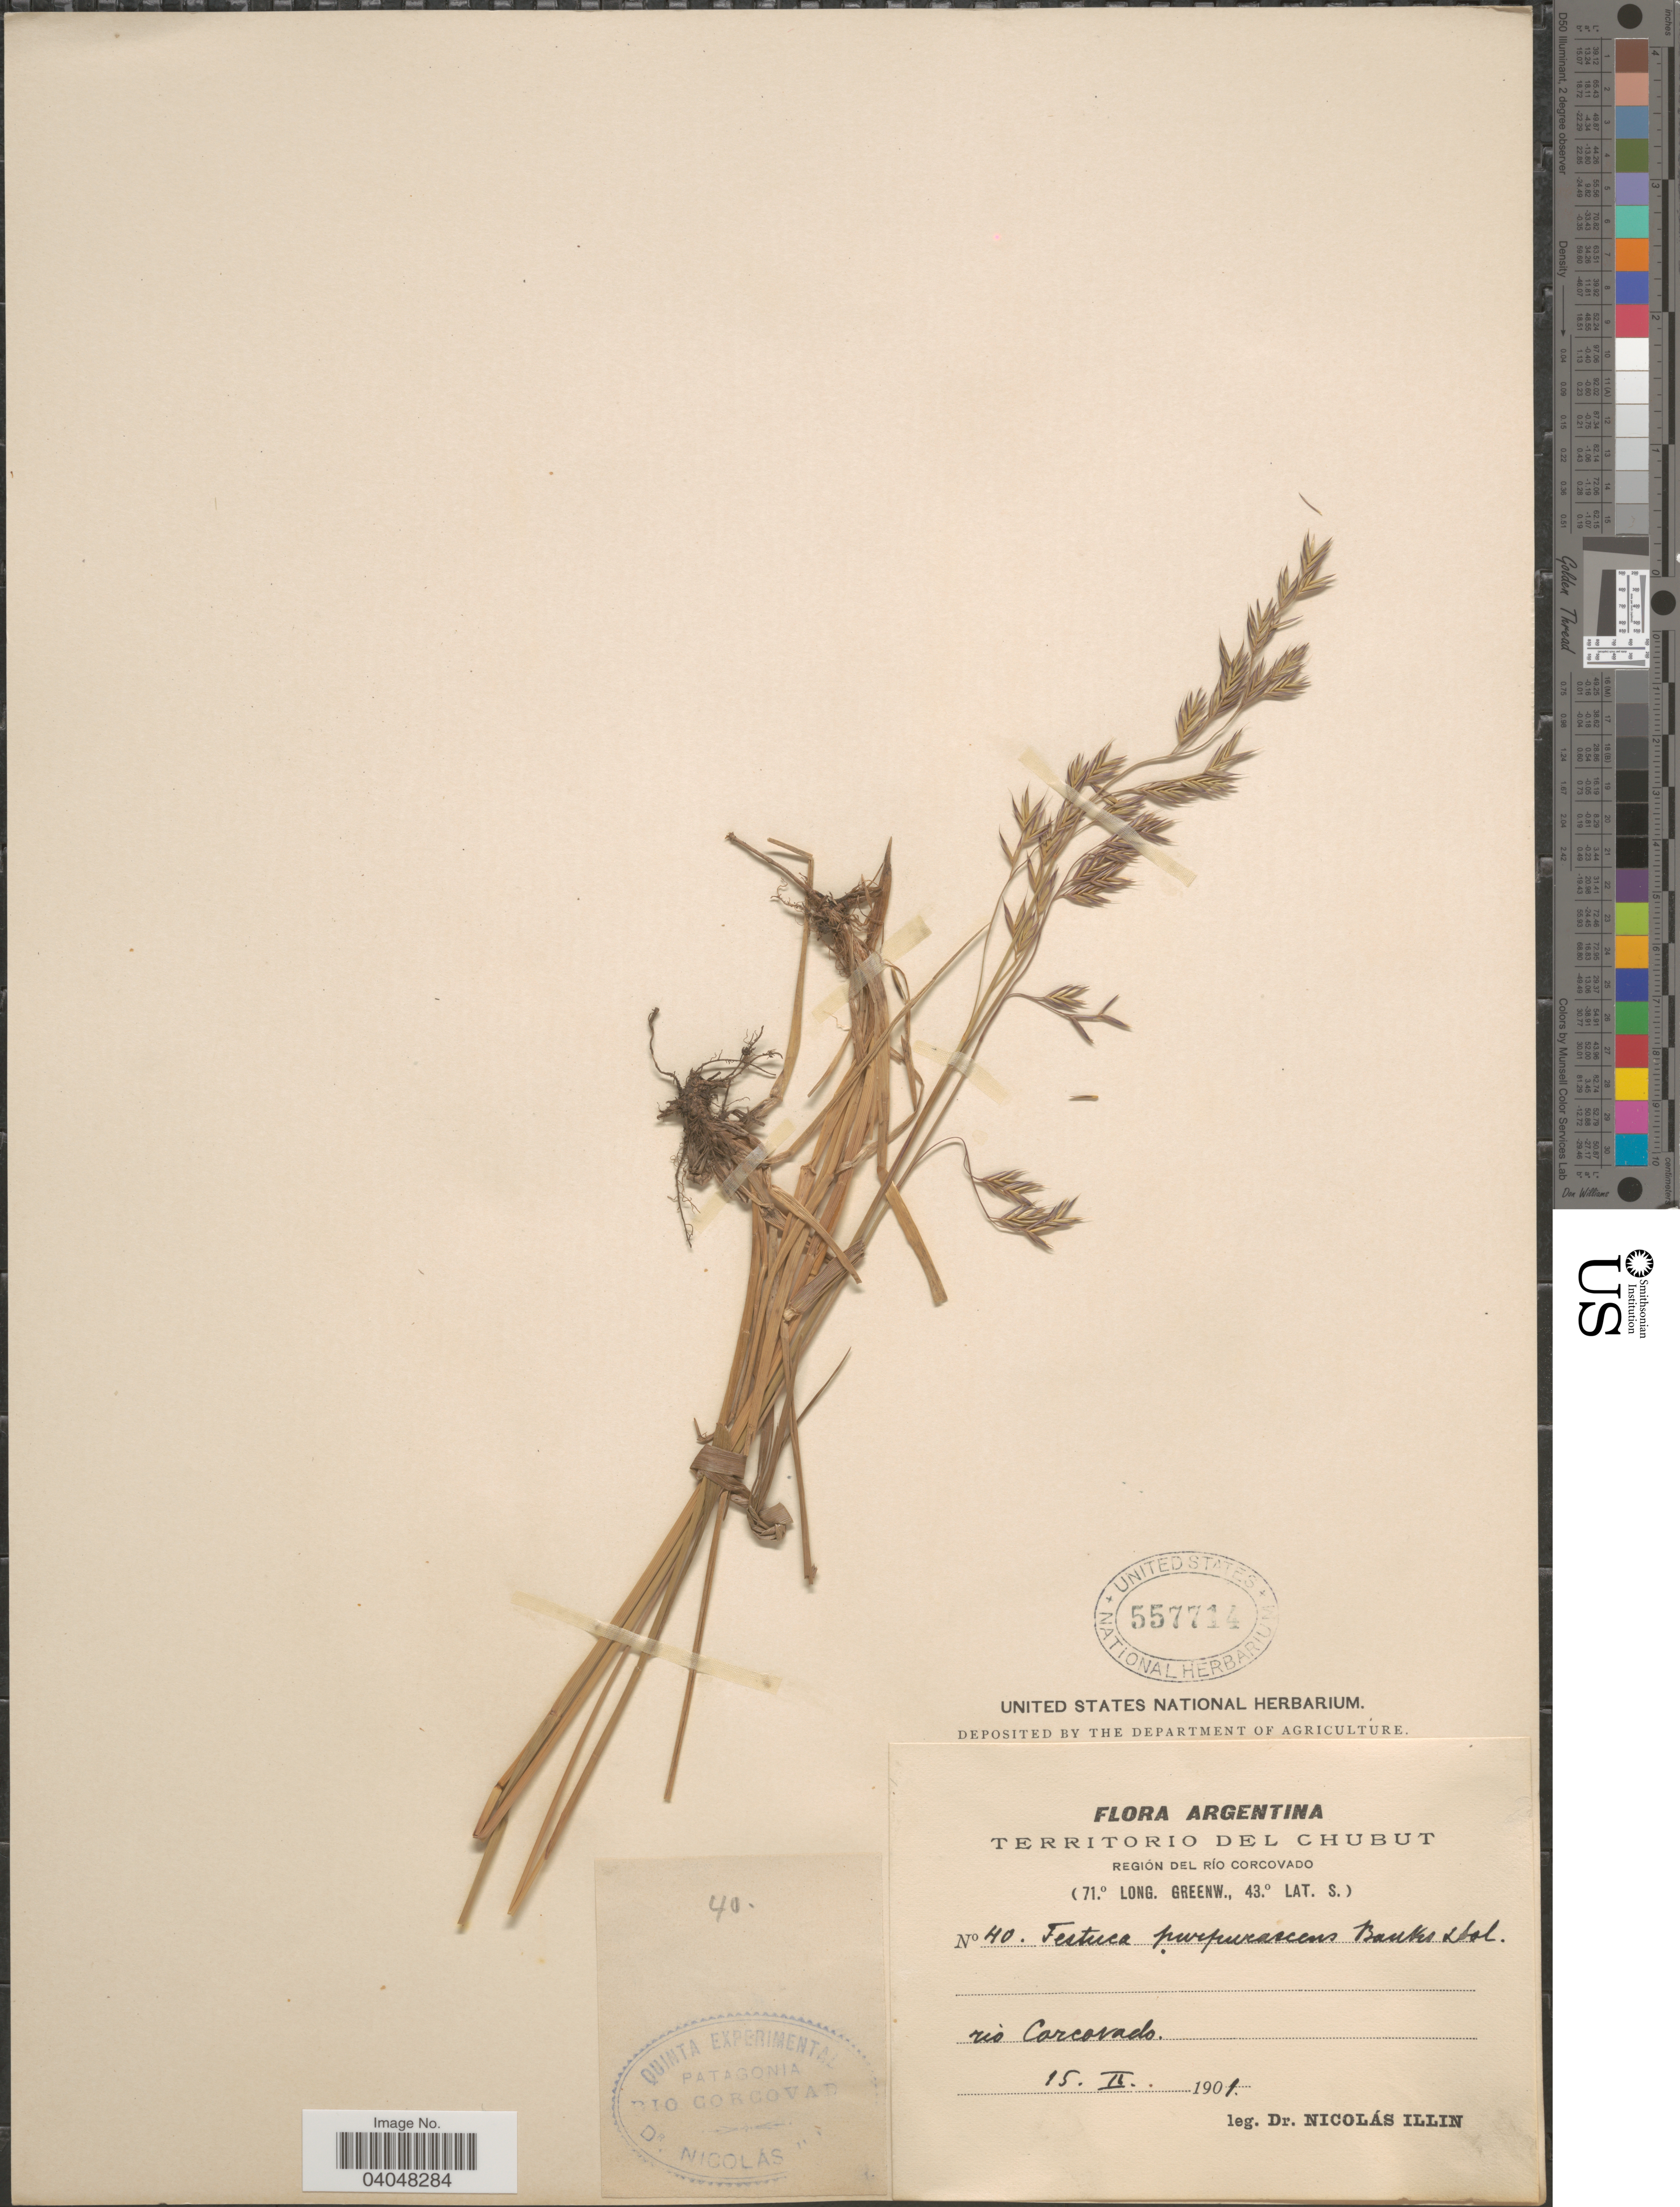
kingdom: Plantae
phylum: Tracheophyta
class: Liliopsida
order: Poales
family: Poaceae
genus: Festuca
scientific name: Festuca purpurascens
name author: Banks & Sol. ex Hook. f.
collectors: N. Illin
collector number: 40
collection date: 1901-02-15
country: Argentina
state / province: Chubut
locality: Territorio del Chubut. Región del Río Corcovado. Rio Corcovado.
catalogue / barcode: US 557714